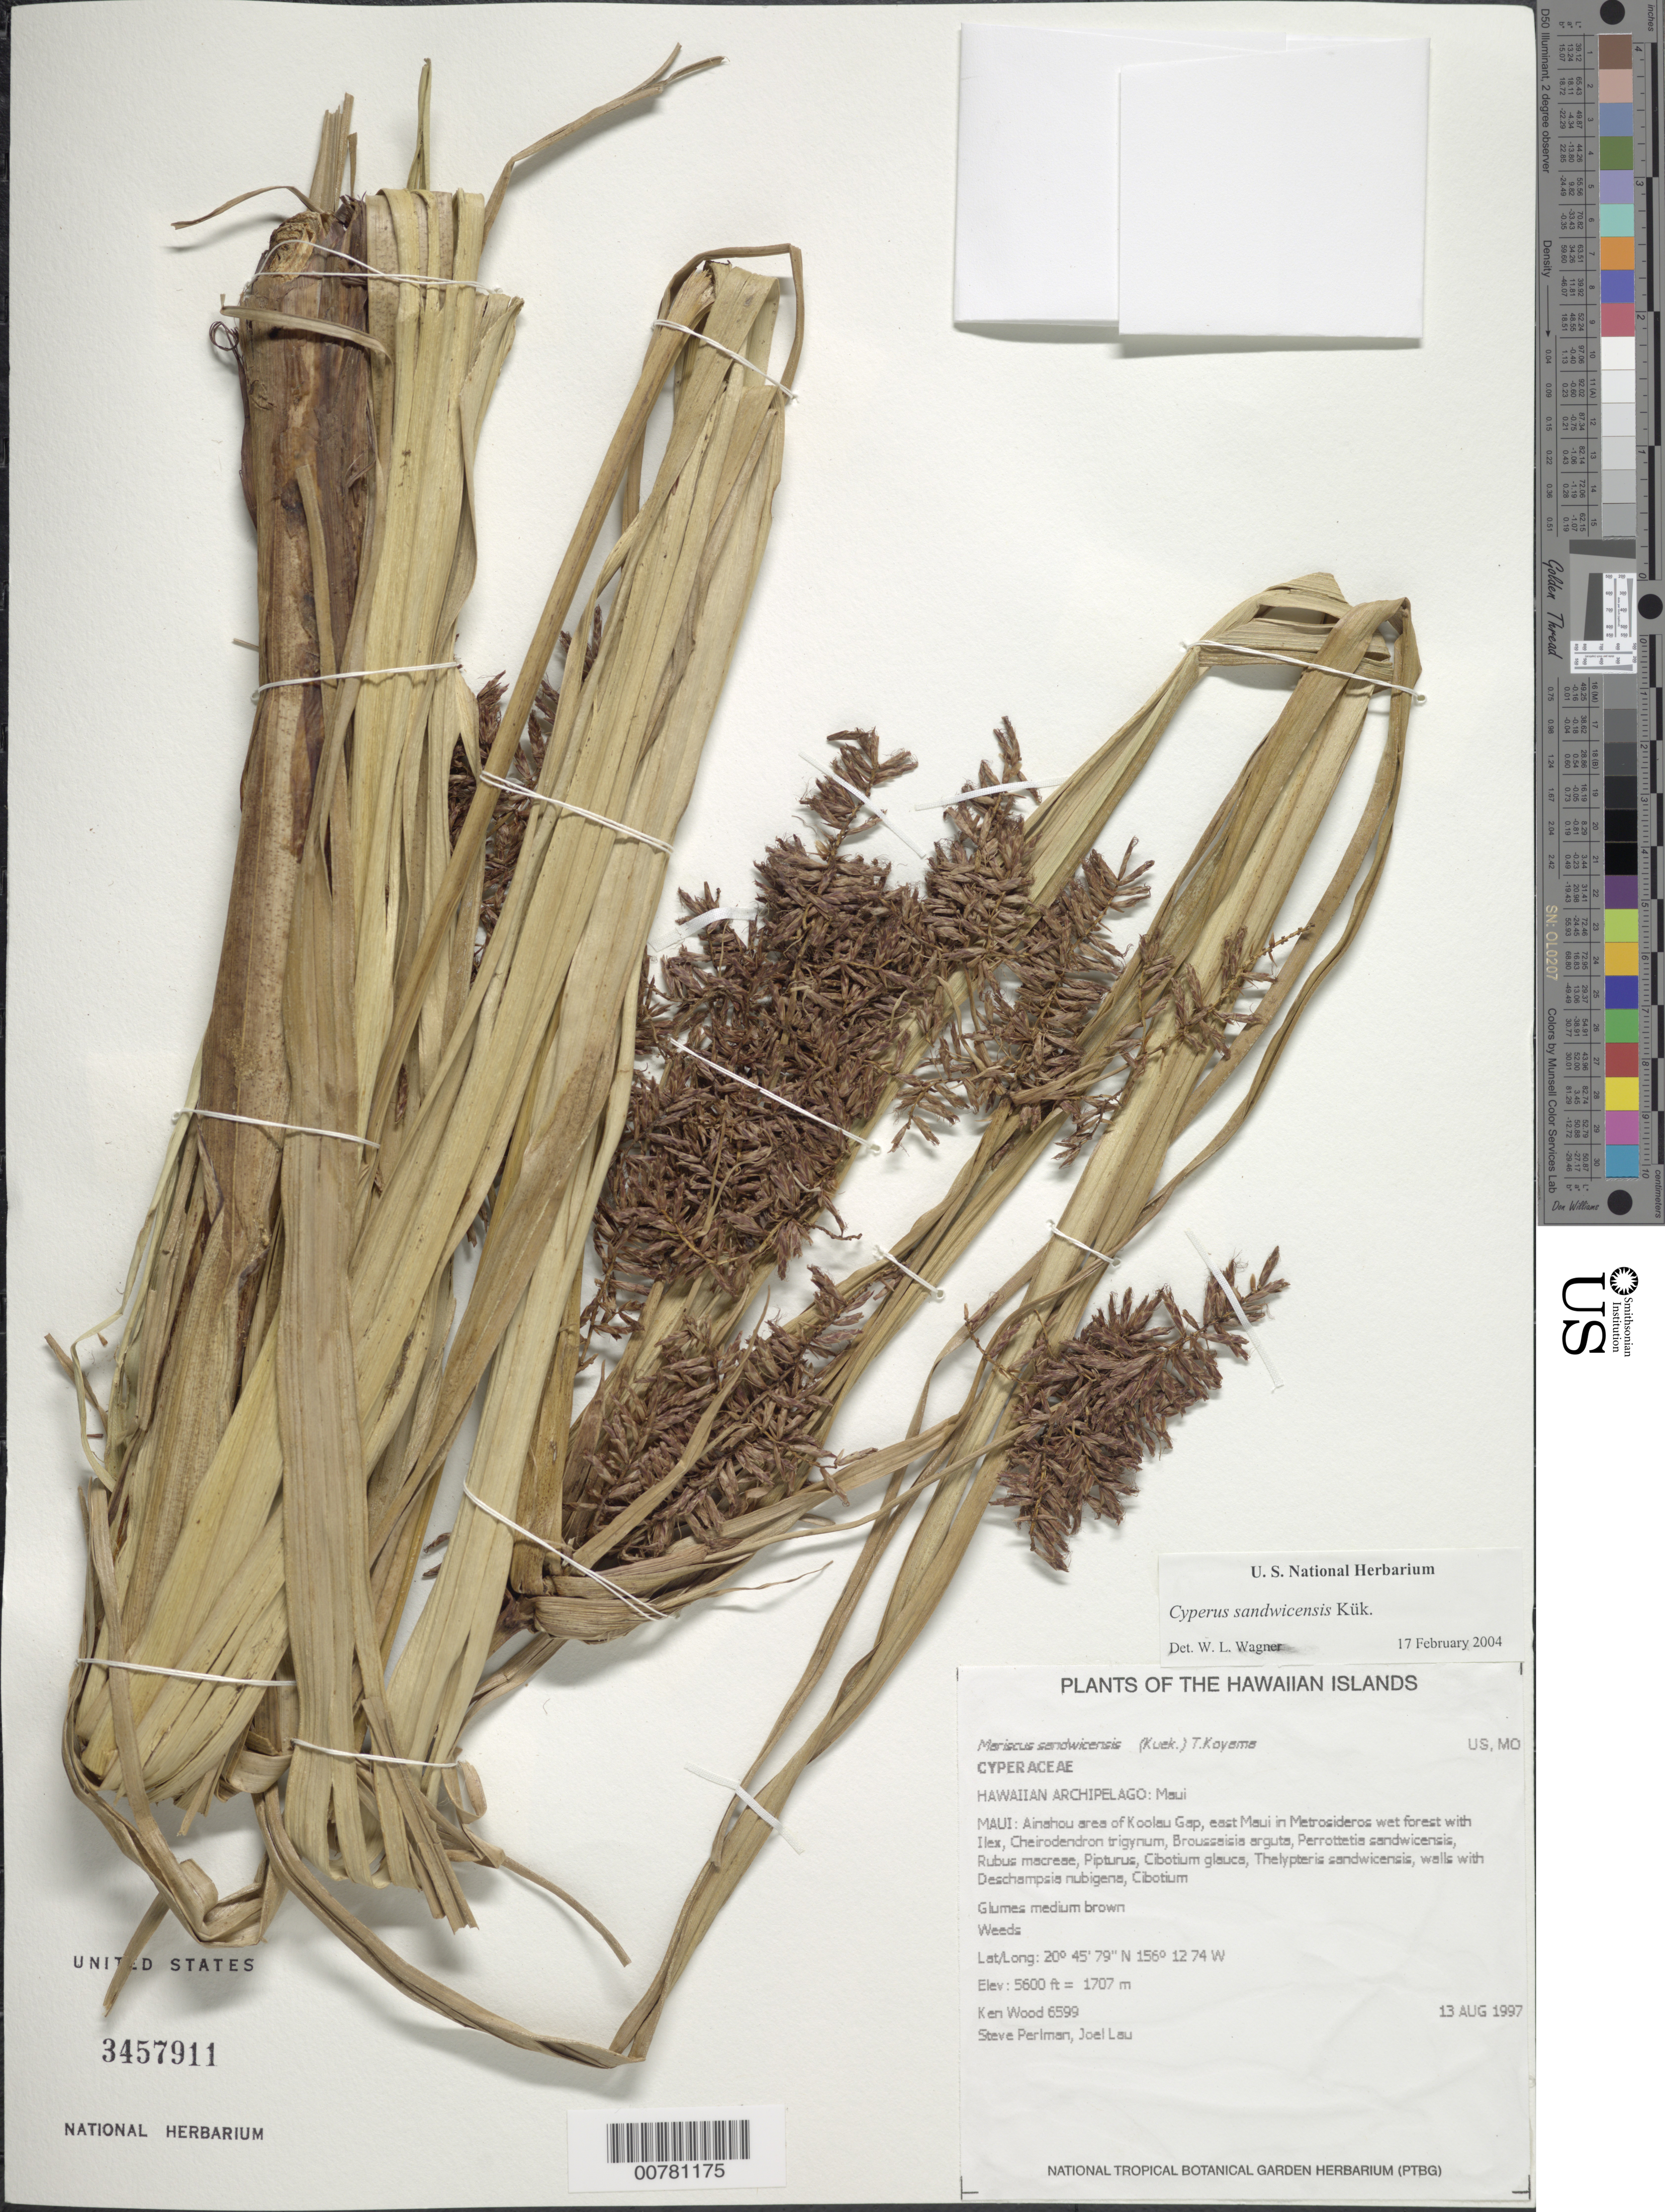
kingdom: Plantae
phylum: Tracheophyta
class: Liliopsida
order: Poales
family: Cyperaceae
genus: Cyperus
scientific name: Cyperus sandwicensis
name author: Kük.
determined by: Wagner, W. L., (BOT), Smithsonian Institution - National Museum of Natural History (UNITED STATES)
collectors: K. R. Wood, S. P. Perlman & J. Lau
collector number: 6599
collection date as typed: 13 Aug 1997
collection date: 1997-08-13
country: United States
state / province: Hawaii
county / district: Maui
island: Maui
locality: East Maui, Ainahou area of Koolau Gap in Metrosideros wet forest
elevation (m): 1707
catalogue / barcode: US 3457911